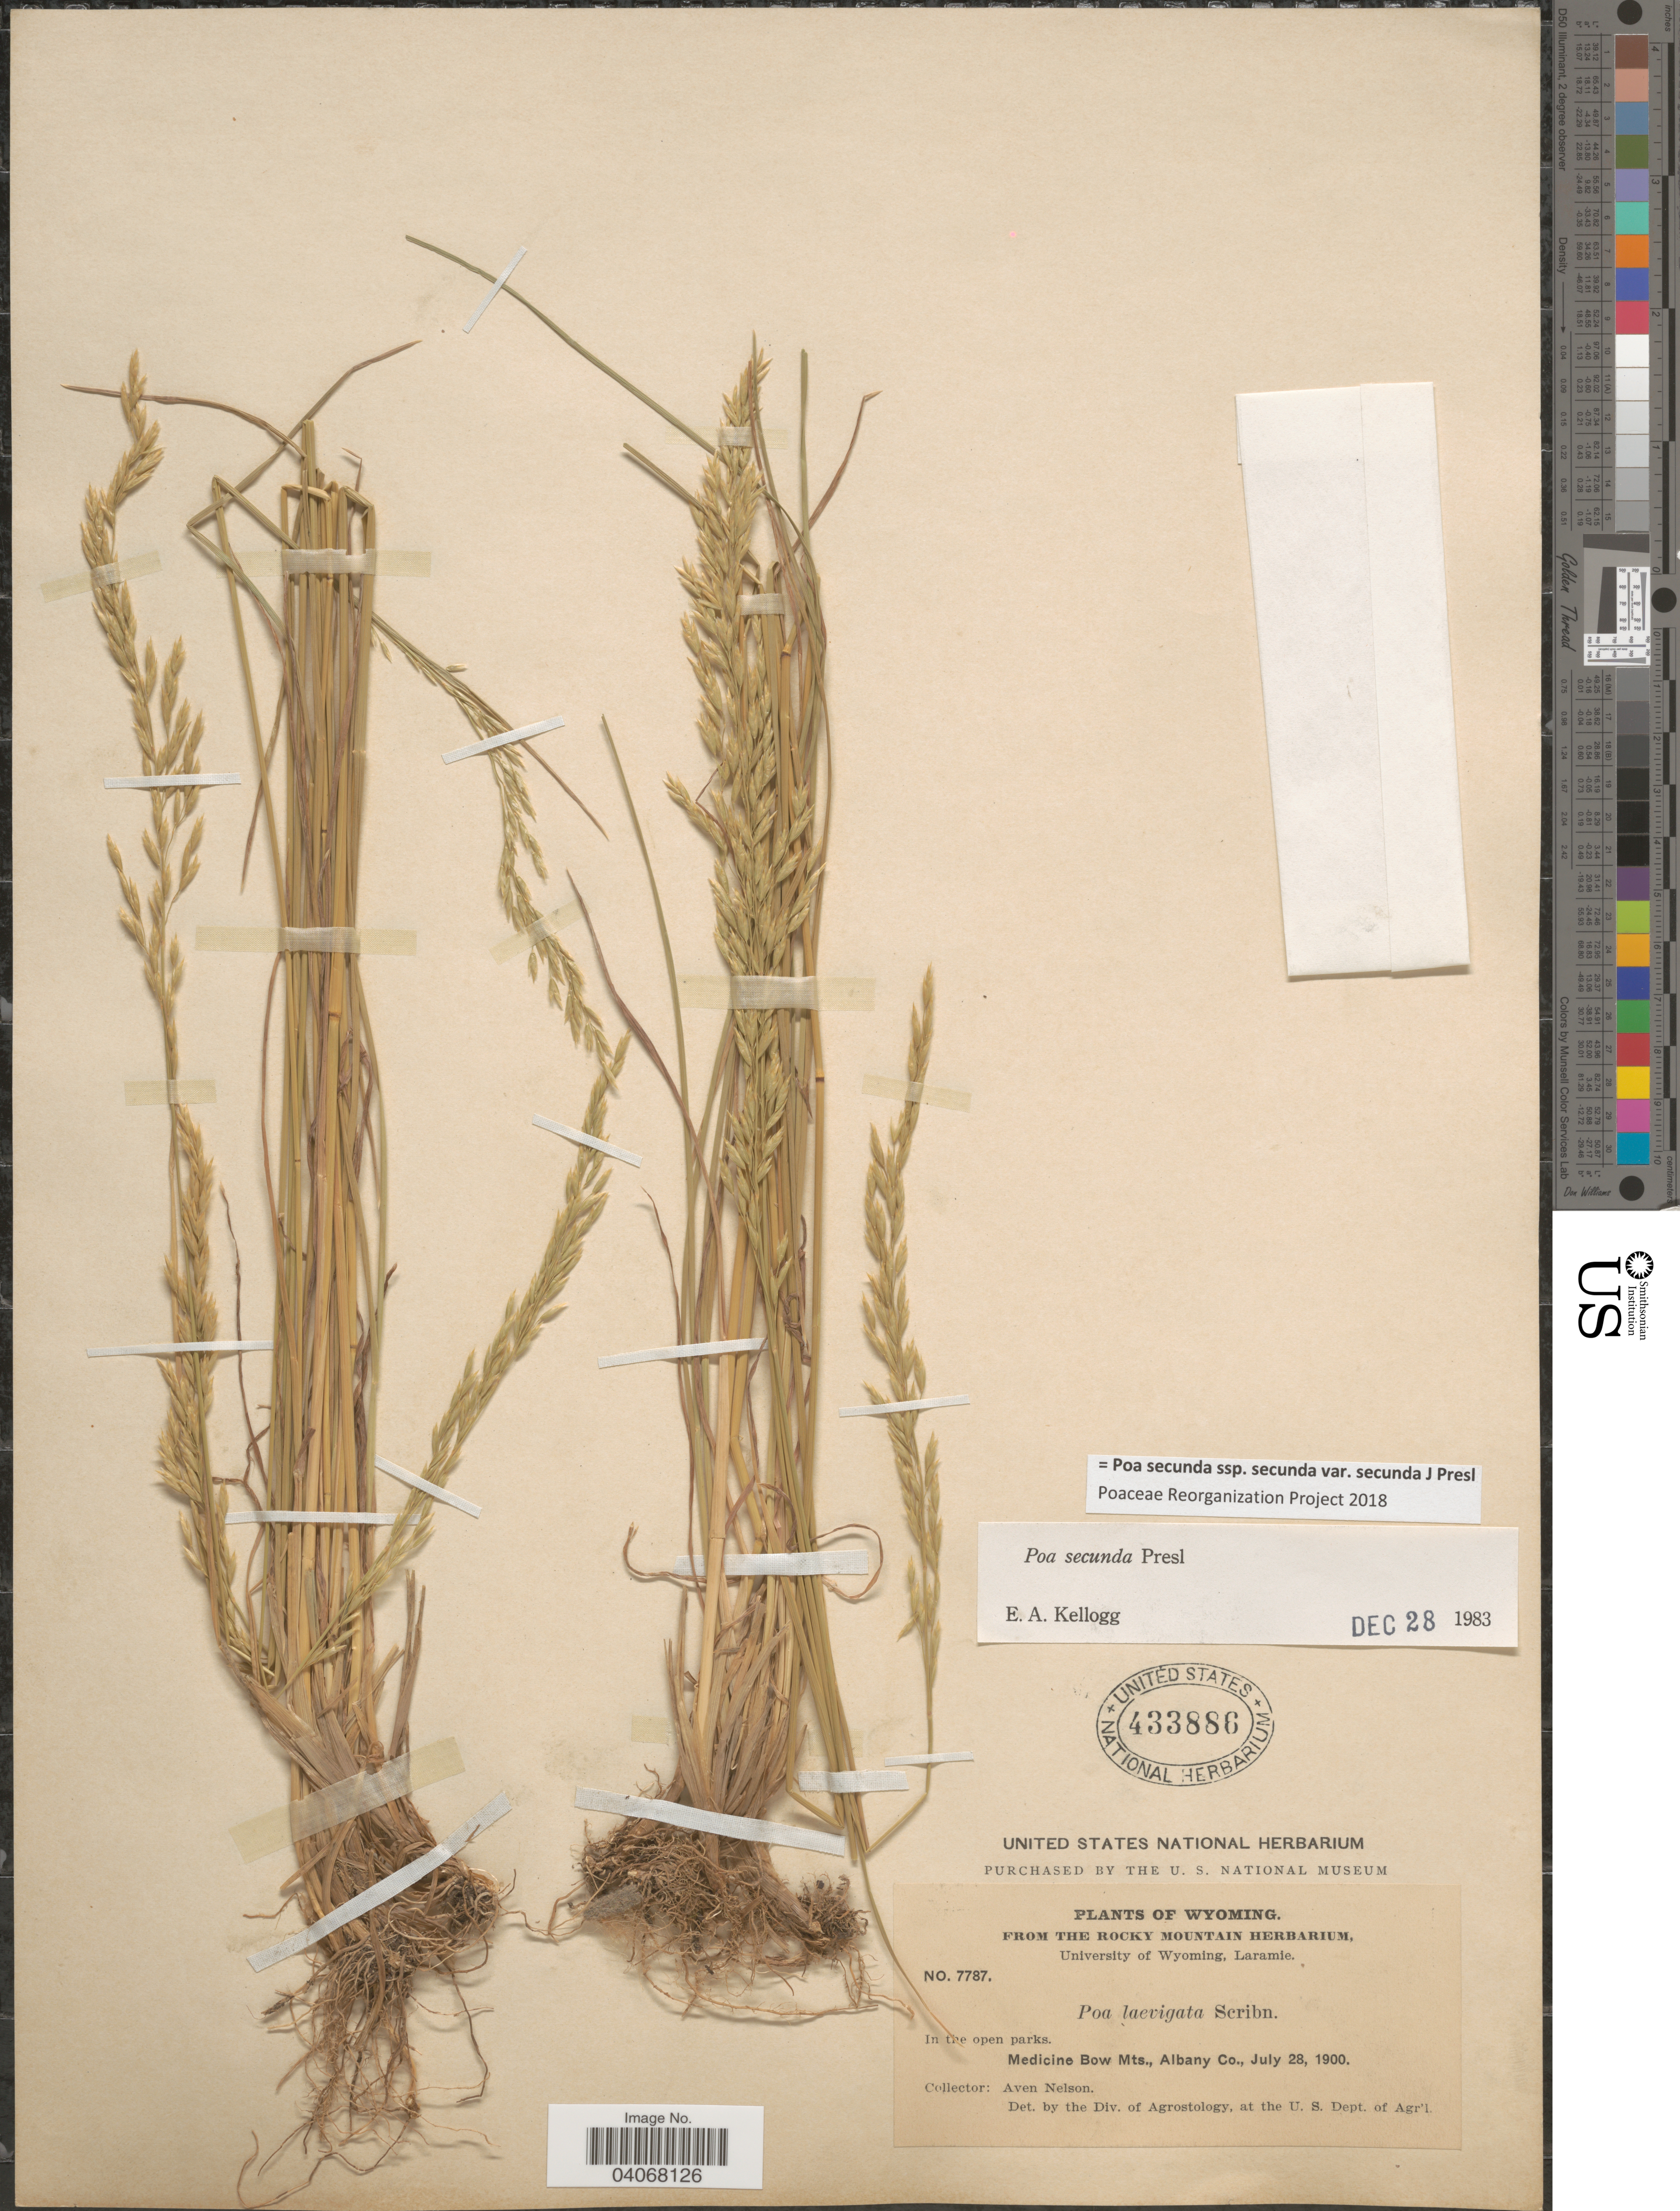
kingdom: Plantae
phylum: Tracheophyta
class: Liliopsida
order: Poales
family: Poaceae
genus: Poa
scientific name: Poa secunda subsp. secunda var. secunda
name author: J. Presl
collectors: A. Nelson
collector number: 7787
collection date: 1900-07-28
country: United States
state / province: Wyoming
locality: Medicine Bow Mts., Albany Co.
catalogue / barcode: US 433886